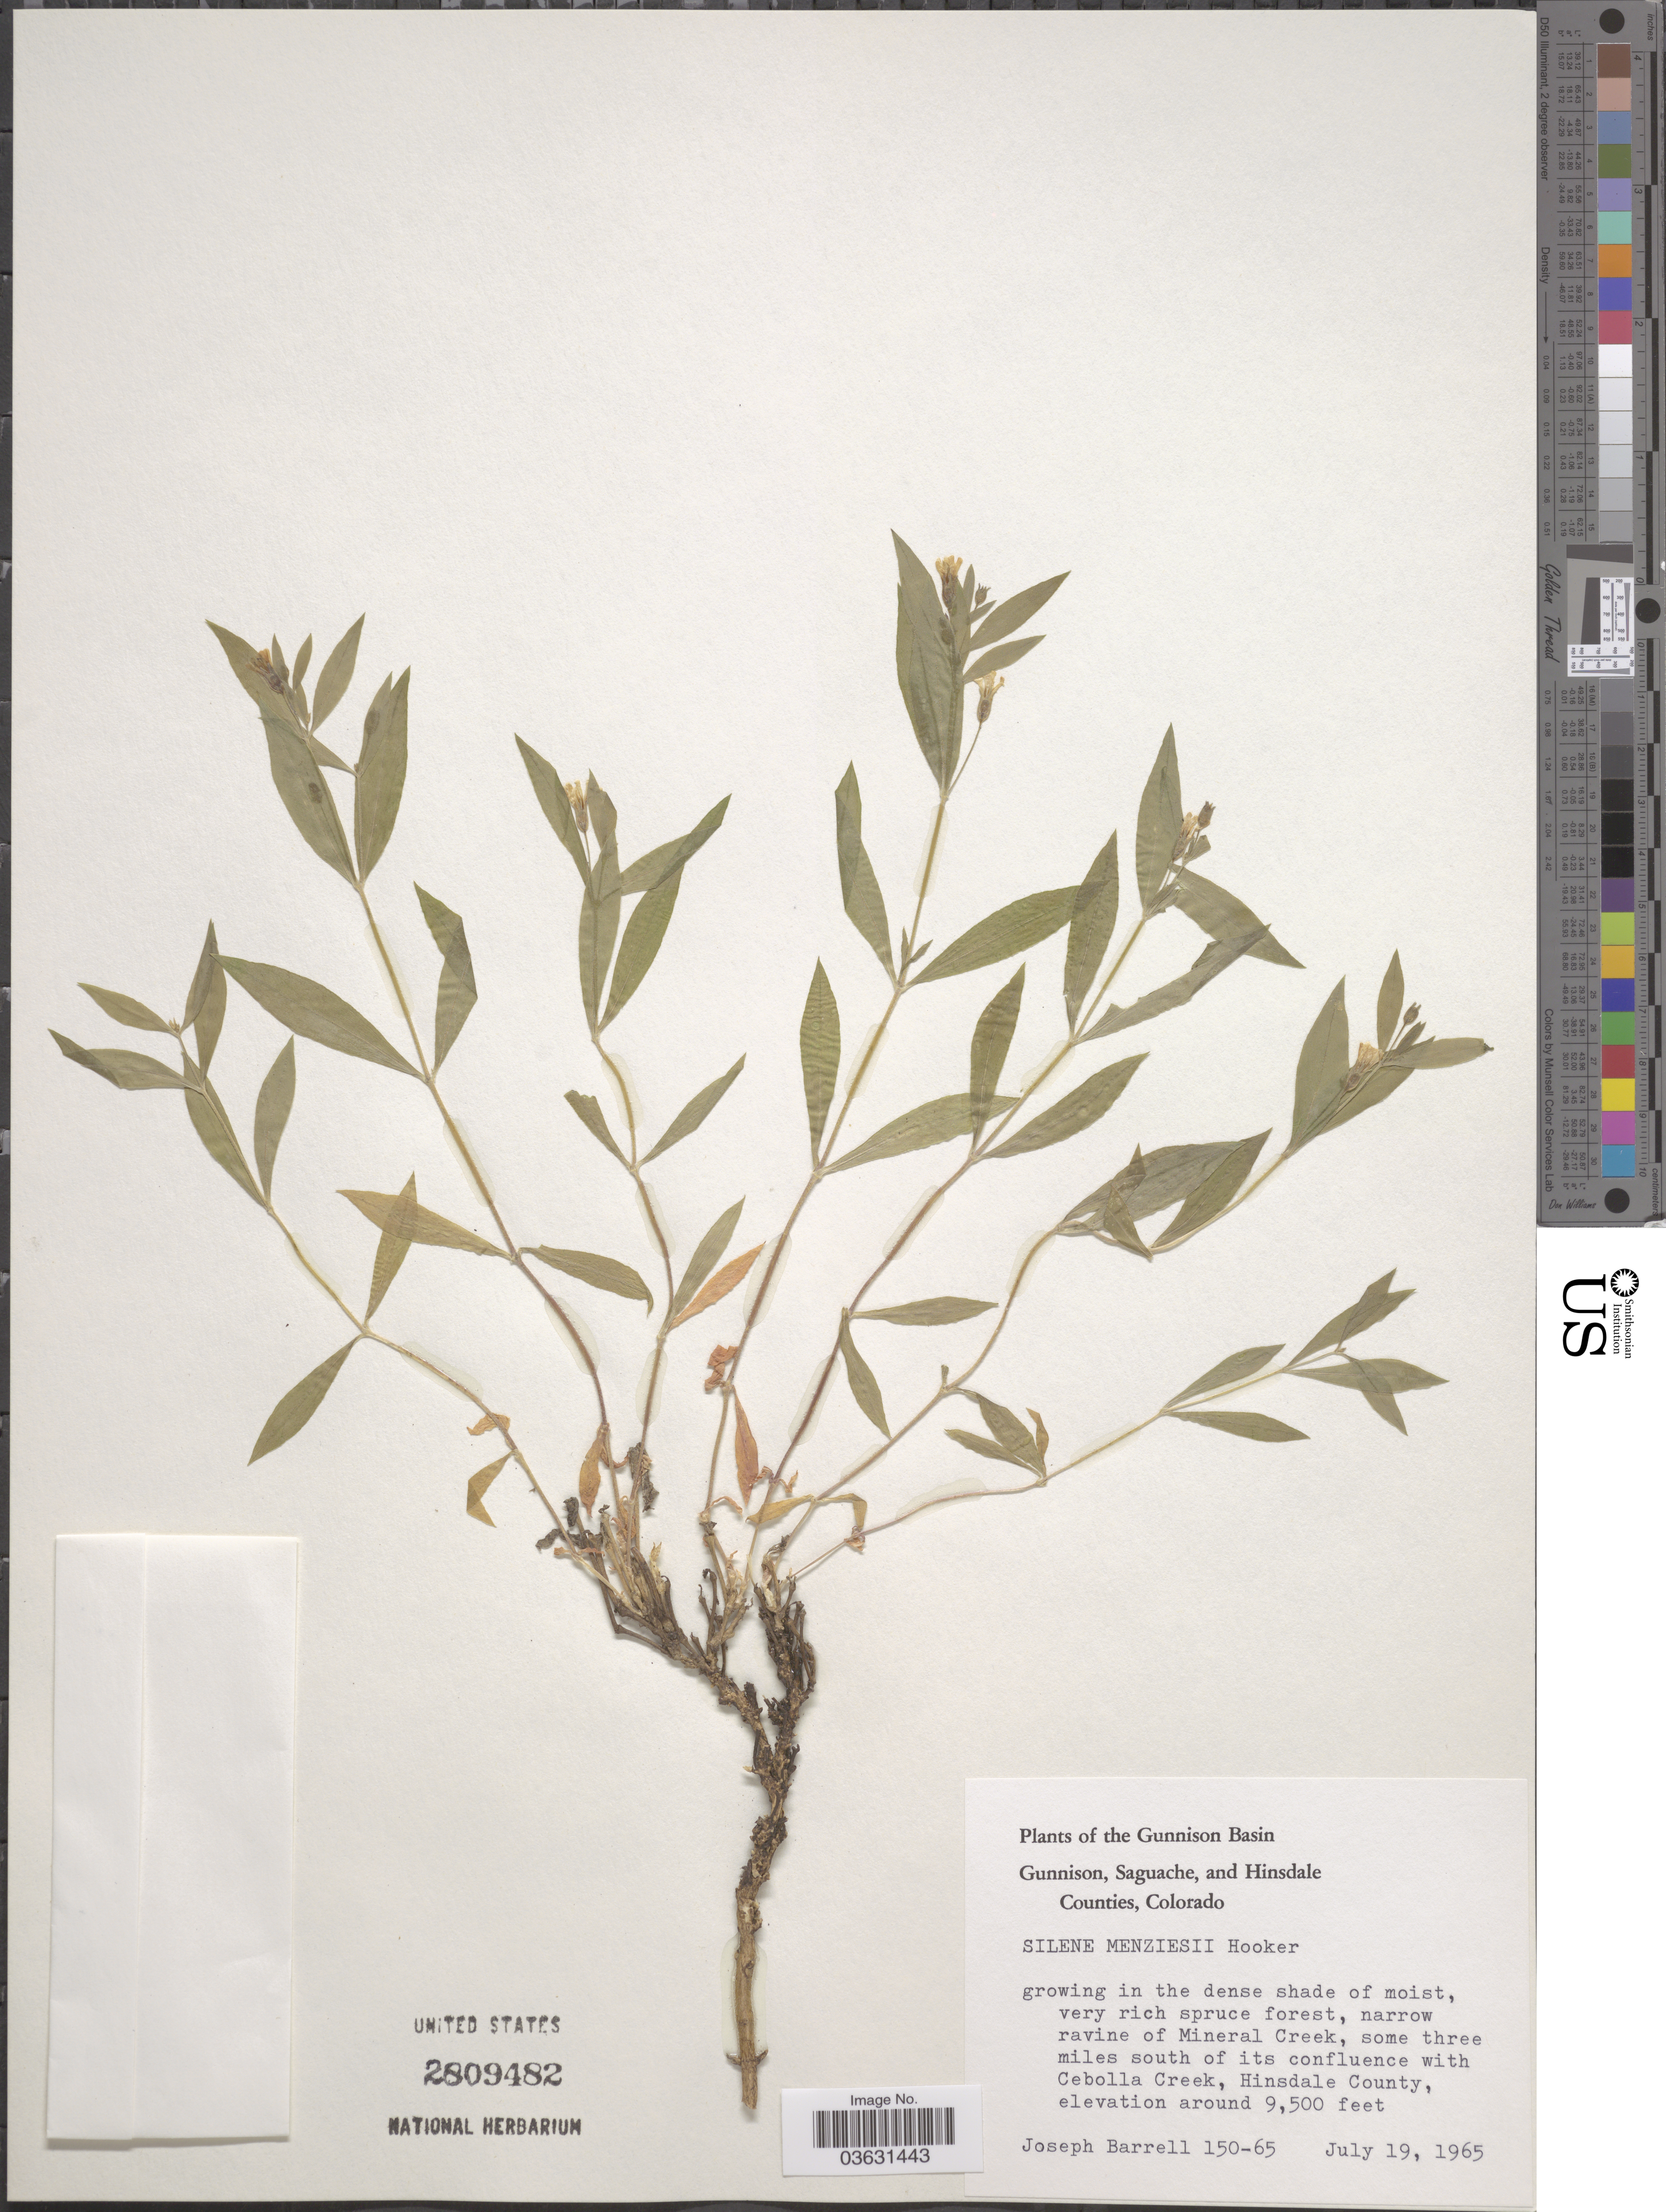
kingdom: Plantae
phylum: Tracheophyta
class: Magnoliopsida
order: Caryophyllales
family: Caryophyllaceae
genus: Silene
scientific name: Silene menziesii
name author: Hook.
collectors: J. Barrell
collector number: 150-65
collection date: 1965-07-19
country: United States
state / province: Colorado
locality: The Gunnison Basin. Narrow ravine of Mineral Creek, some three miles south of its confluence with Cebolla Creek, Hinsdale County.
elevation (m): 2896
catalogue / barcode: US 2809482